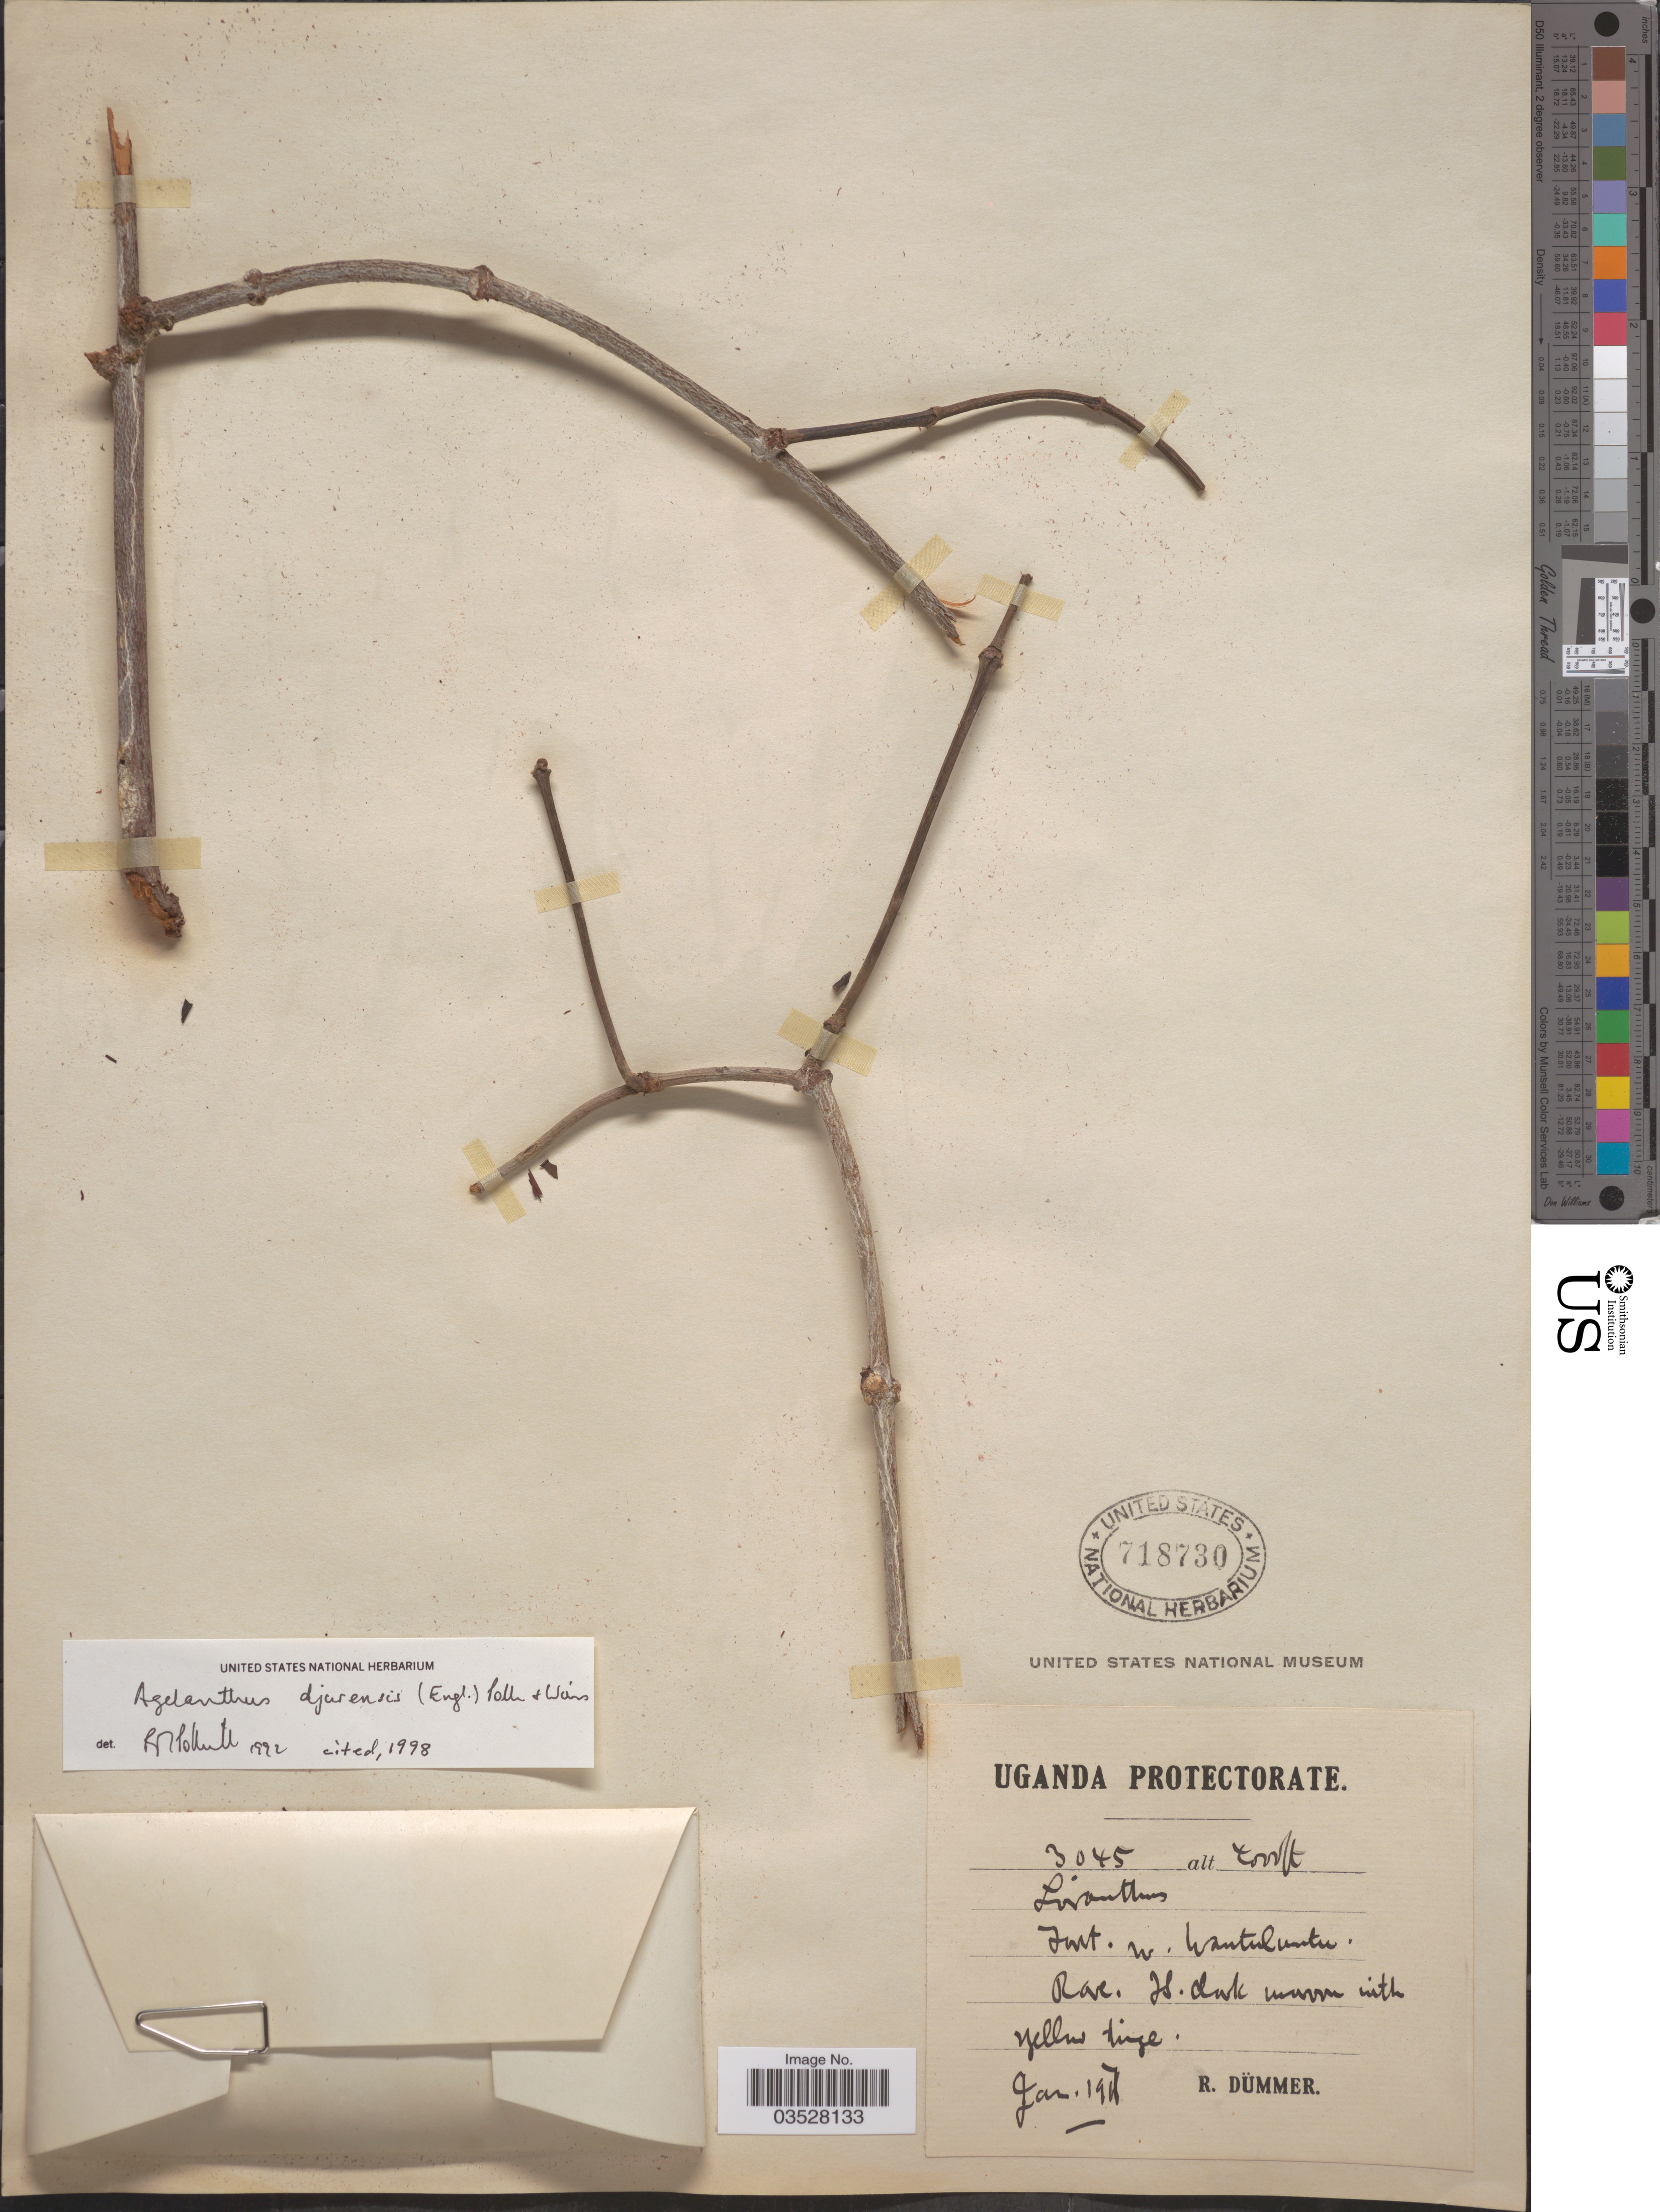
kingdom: Plantae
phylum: Tracheophyta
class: Magnoliopsida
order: Santalales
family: Loranthaceae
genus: Agelanthus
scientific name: Agelanthus djurensis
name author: (Engl.) Polhill & Wiens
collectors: R. A. Dümmer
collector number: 3045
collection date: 1916-01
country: Uganda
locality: Uganda Protectorate. Forest nr. Wantuluntu.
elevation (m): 1219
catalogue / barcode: US 718730